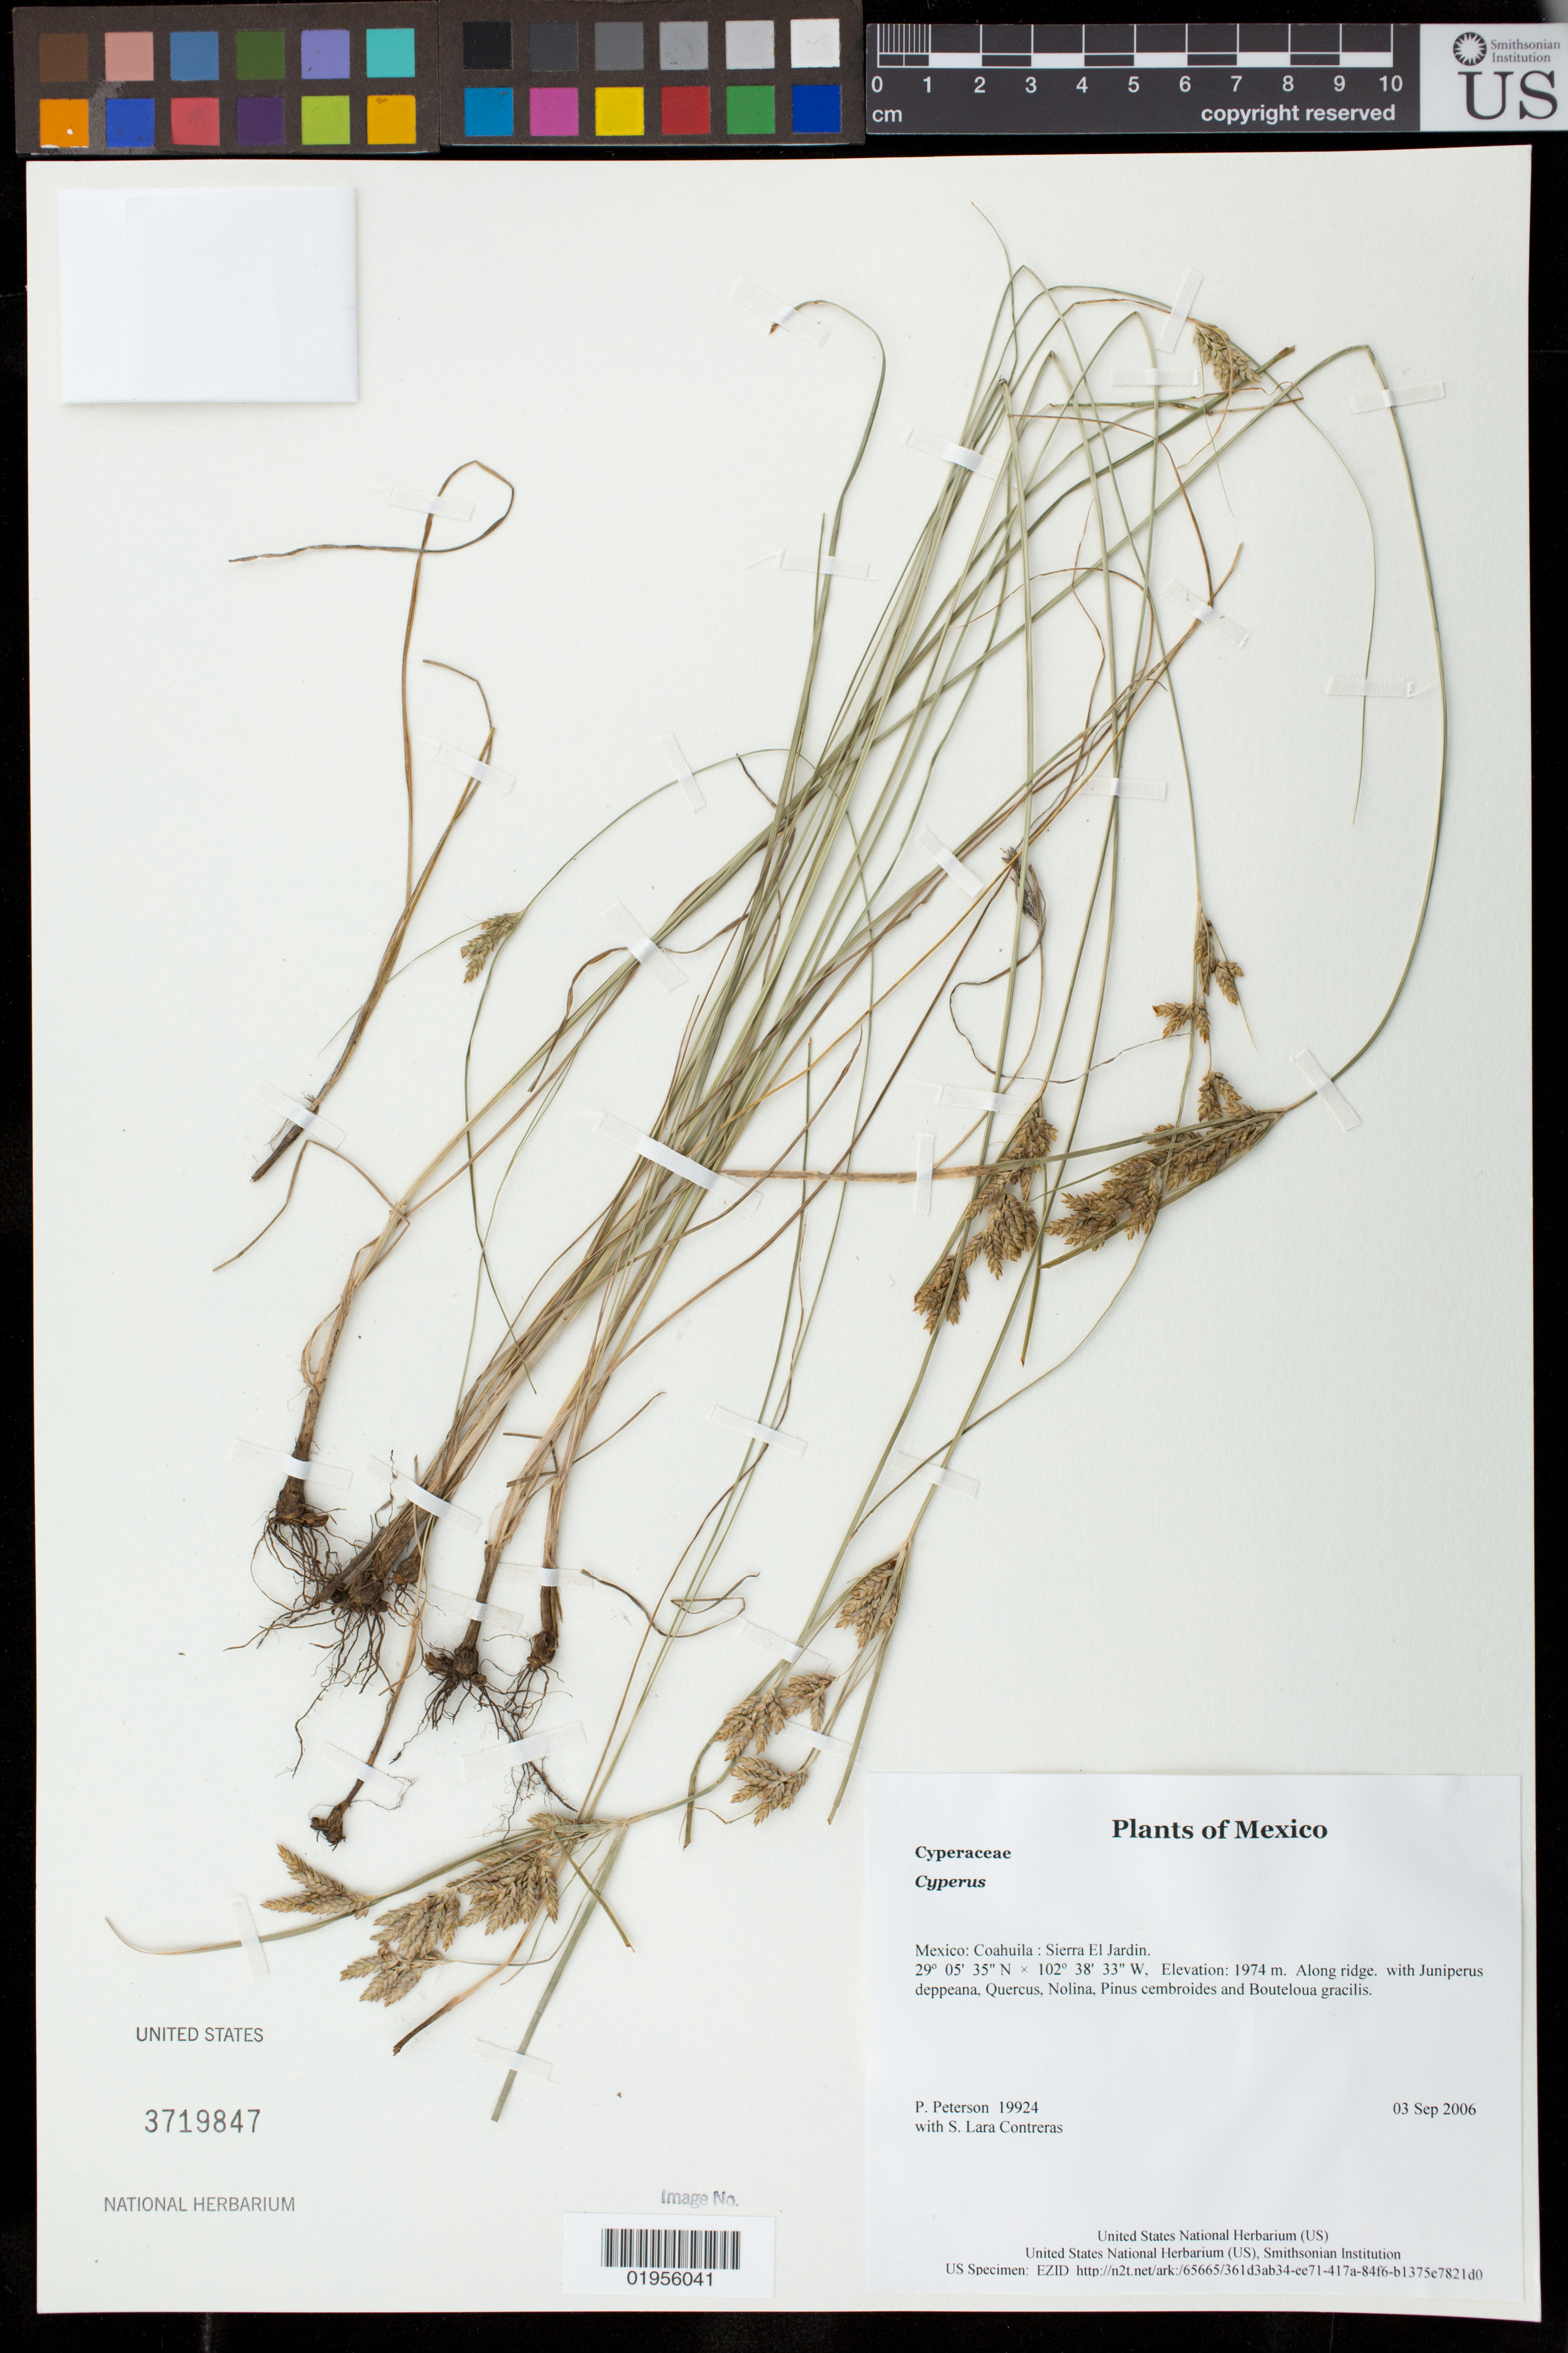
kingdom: Plantae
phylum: Tracheophyta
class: Liliopsida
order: Poales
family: Cyperaceae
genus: Cyperus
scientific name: Cyperus schweinitzii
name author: Torr.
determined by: Strong, Mark T., (BOT), Smithsonian Institution - National Museum of Natural History (UNITED STATES)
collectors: P. M. Peterson & S. Lara Contreras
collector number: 19924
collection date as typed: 03 Sep 2006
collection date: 2006-09-03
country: Mexico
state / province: Coahuila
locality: Sierra El Jardin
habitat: Along ridge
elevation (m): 1974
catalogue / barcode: US 3719847